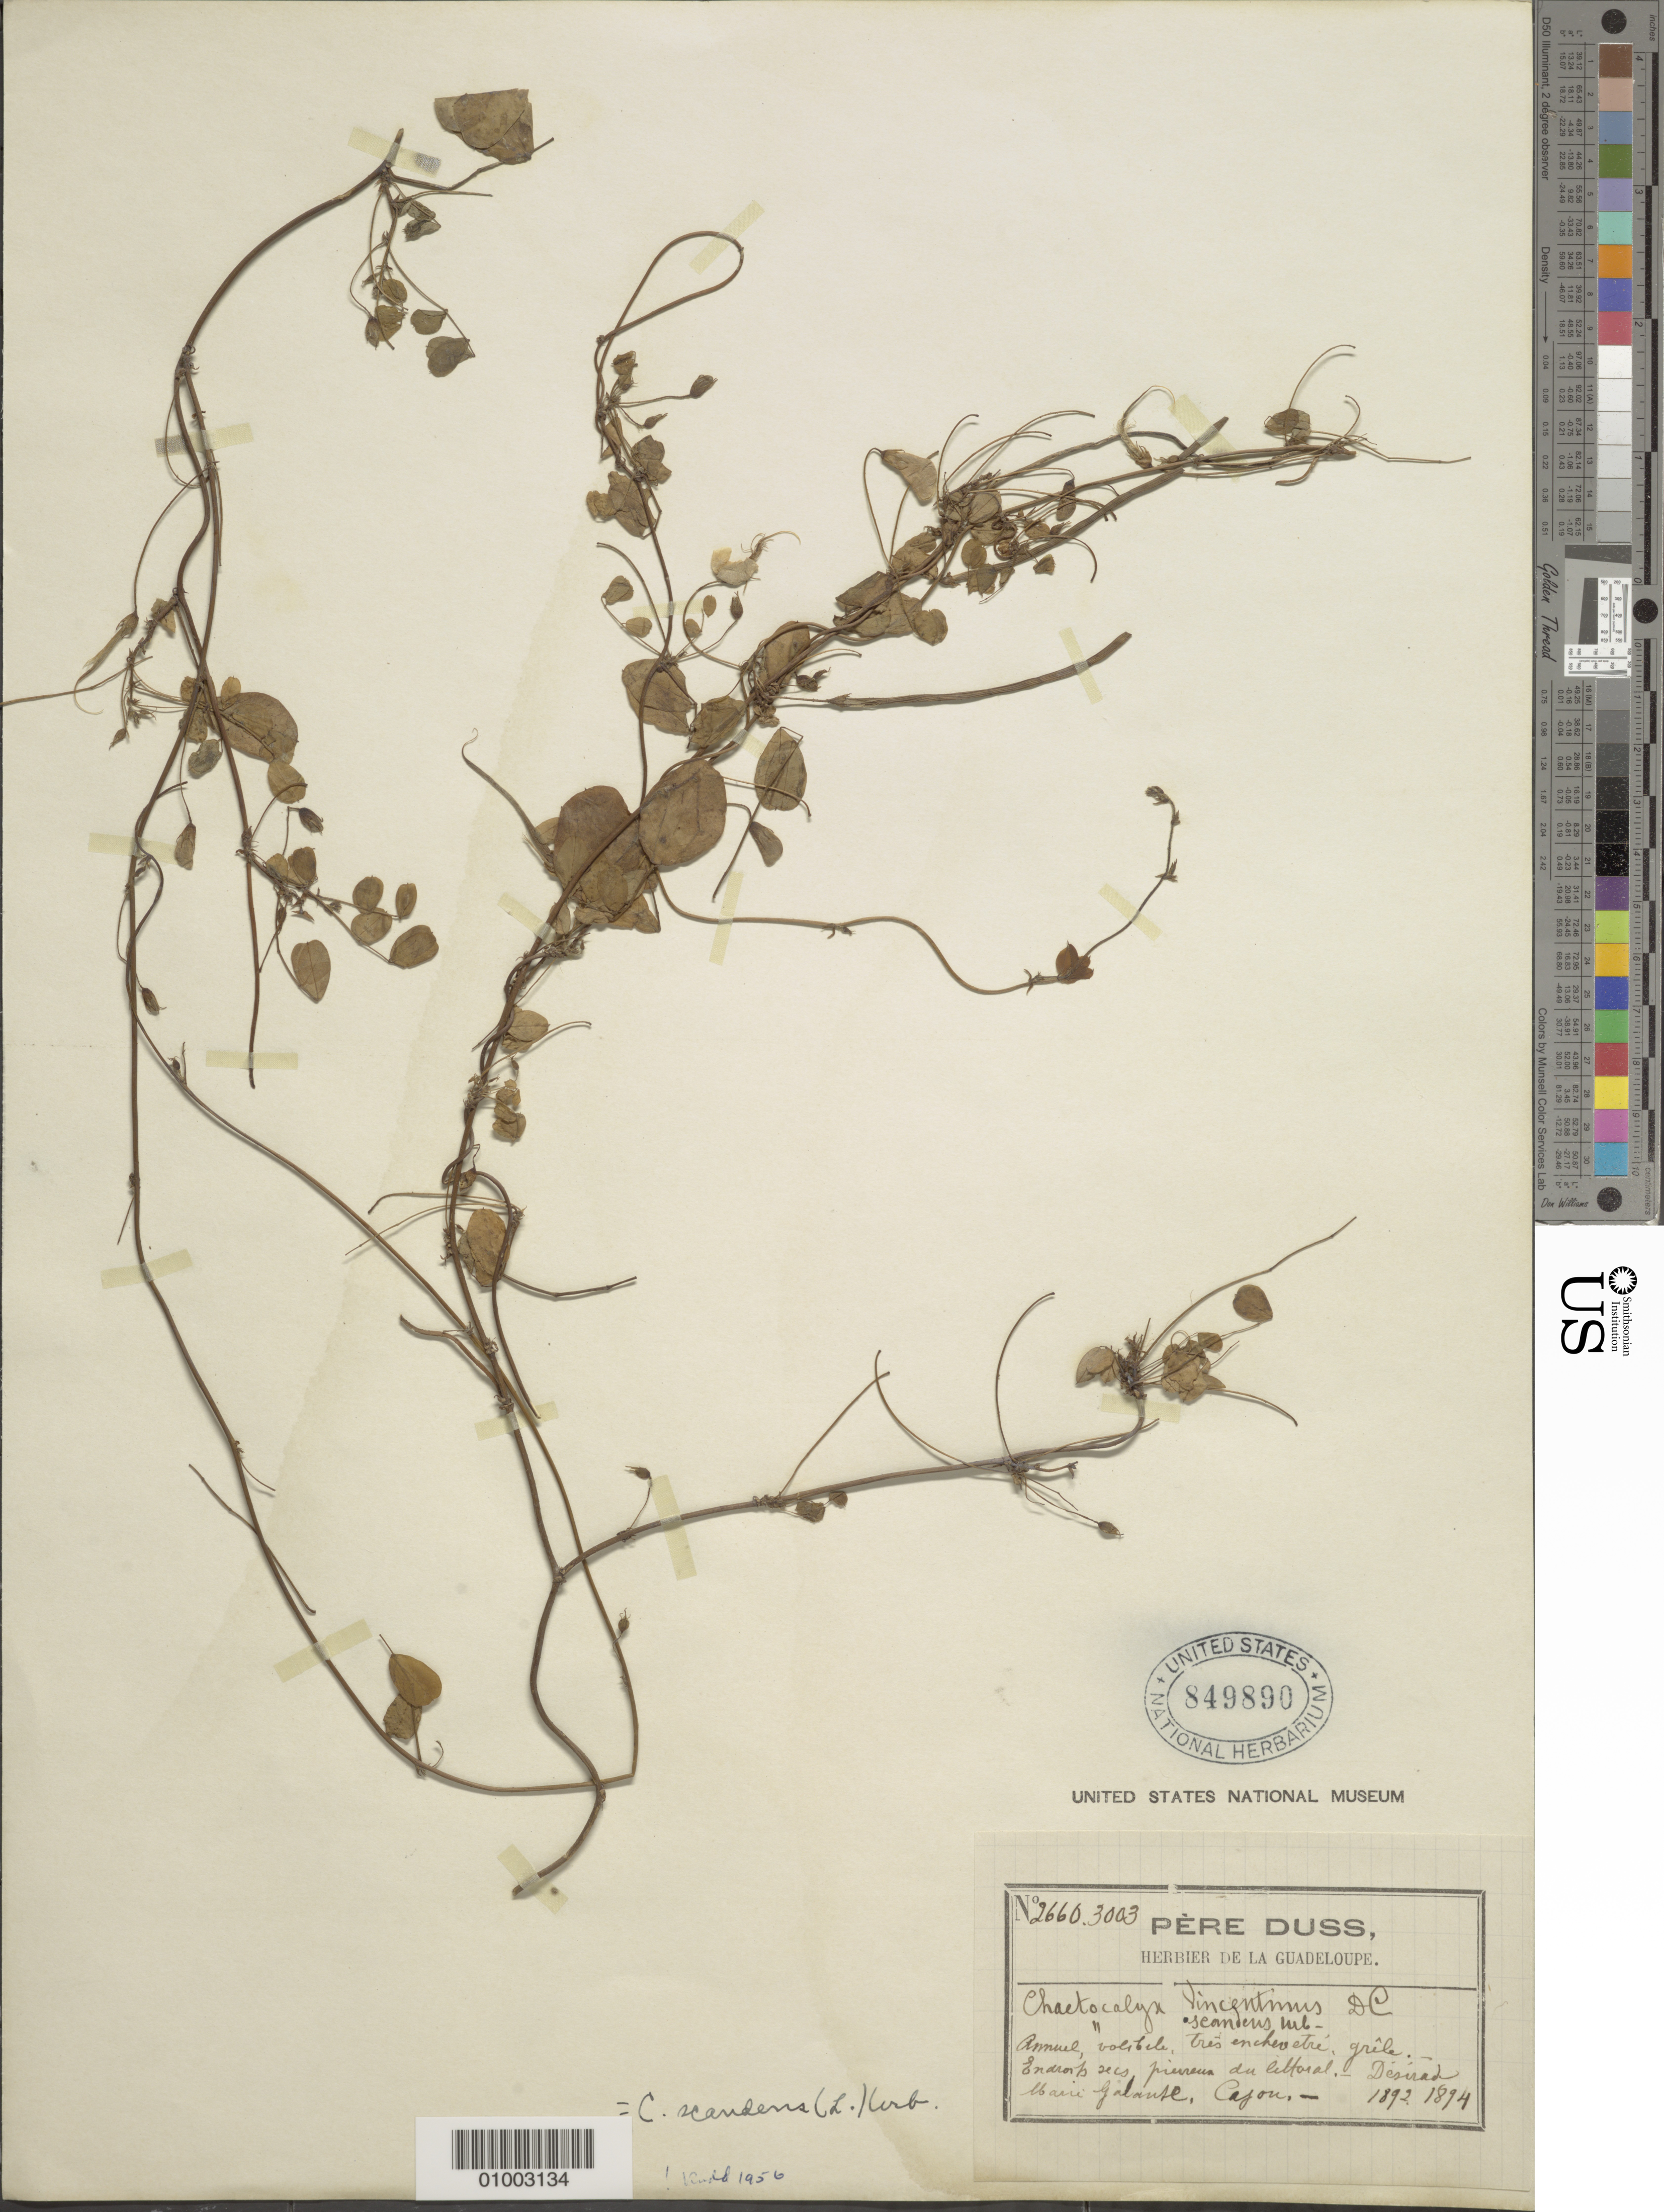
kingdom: Plantae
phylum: Tracheophyta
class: Magnoliopsida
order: Fabales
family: Fabaceae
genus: Chaetocalyx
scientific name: Chaetocalyx scandens var. scandens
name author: (L.) Urb.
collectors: Père Duss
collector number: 2660.3003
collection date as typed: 1892 to -- --- 1894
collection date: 1892/1894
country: Guadeloupe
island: Basse Terre [Guadeloupe]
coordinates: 0 N, 0 E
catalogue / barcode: US 849890